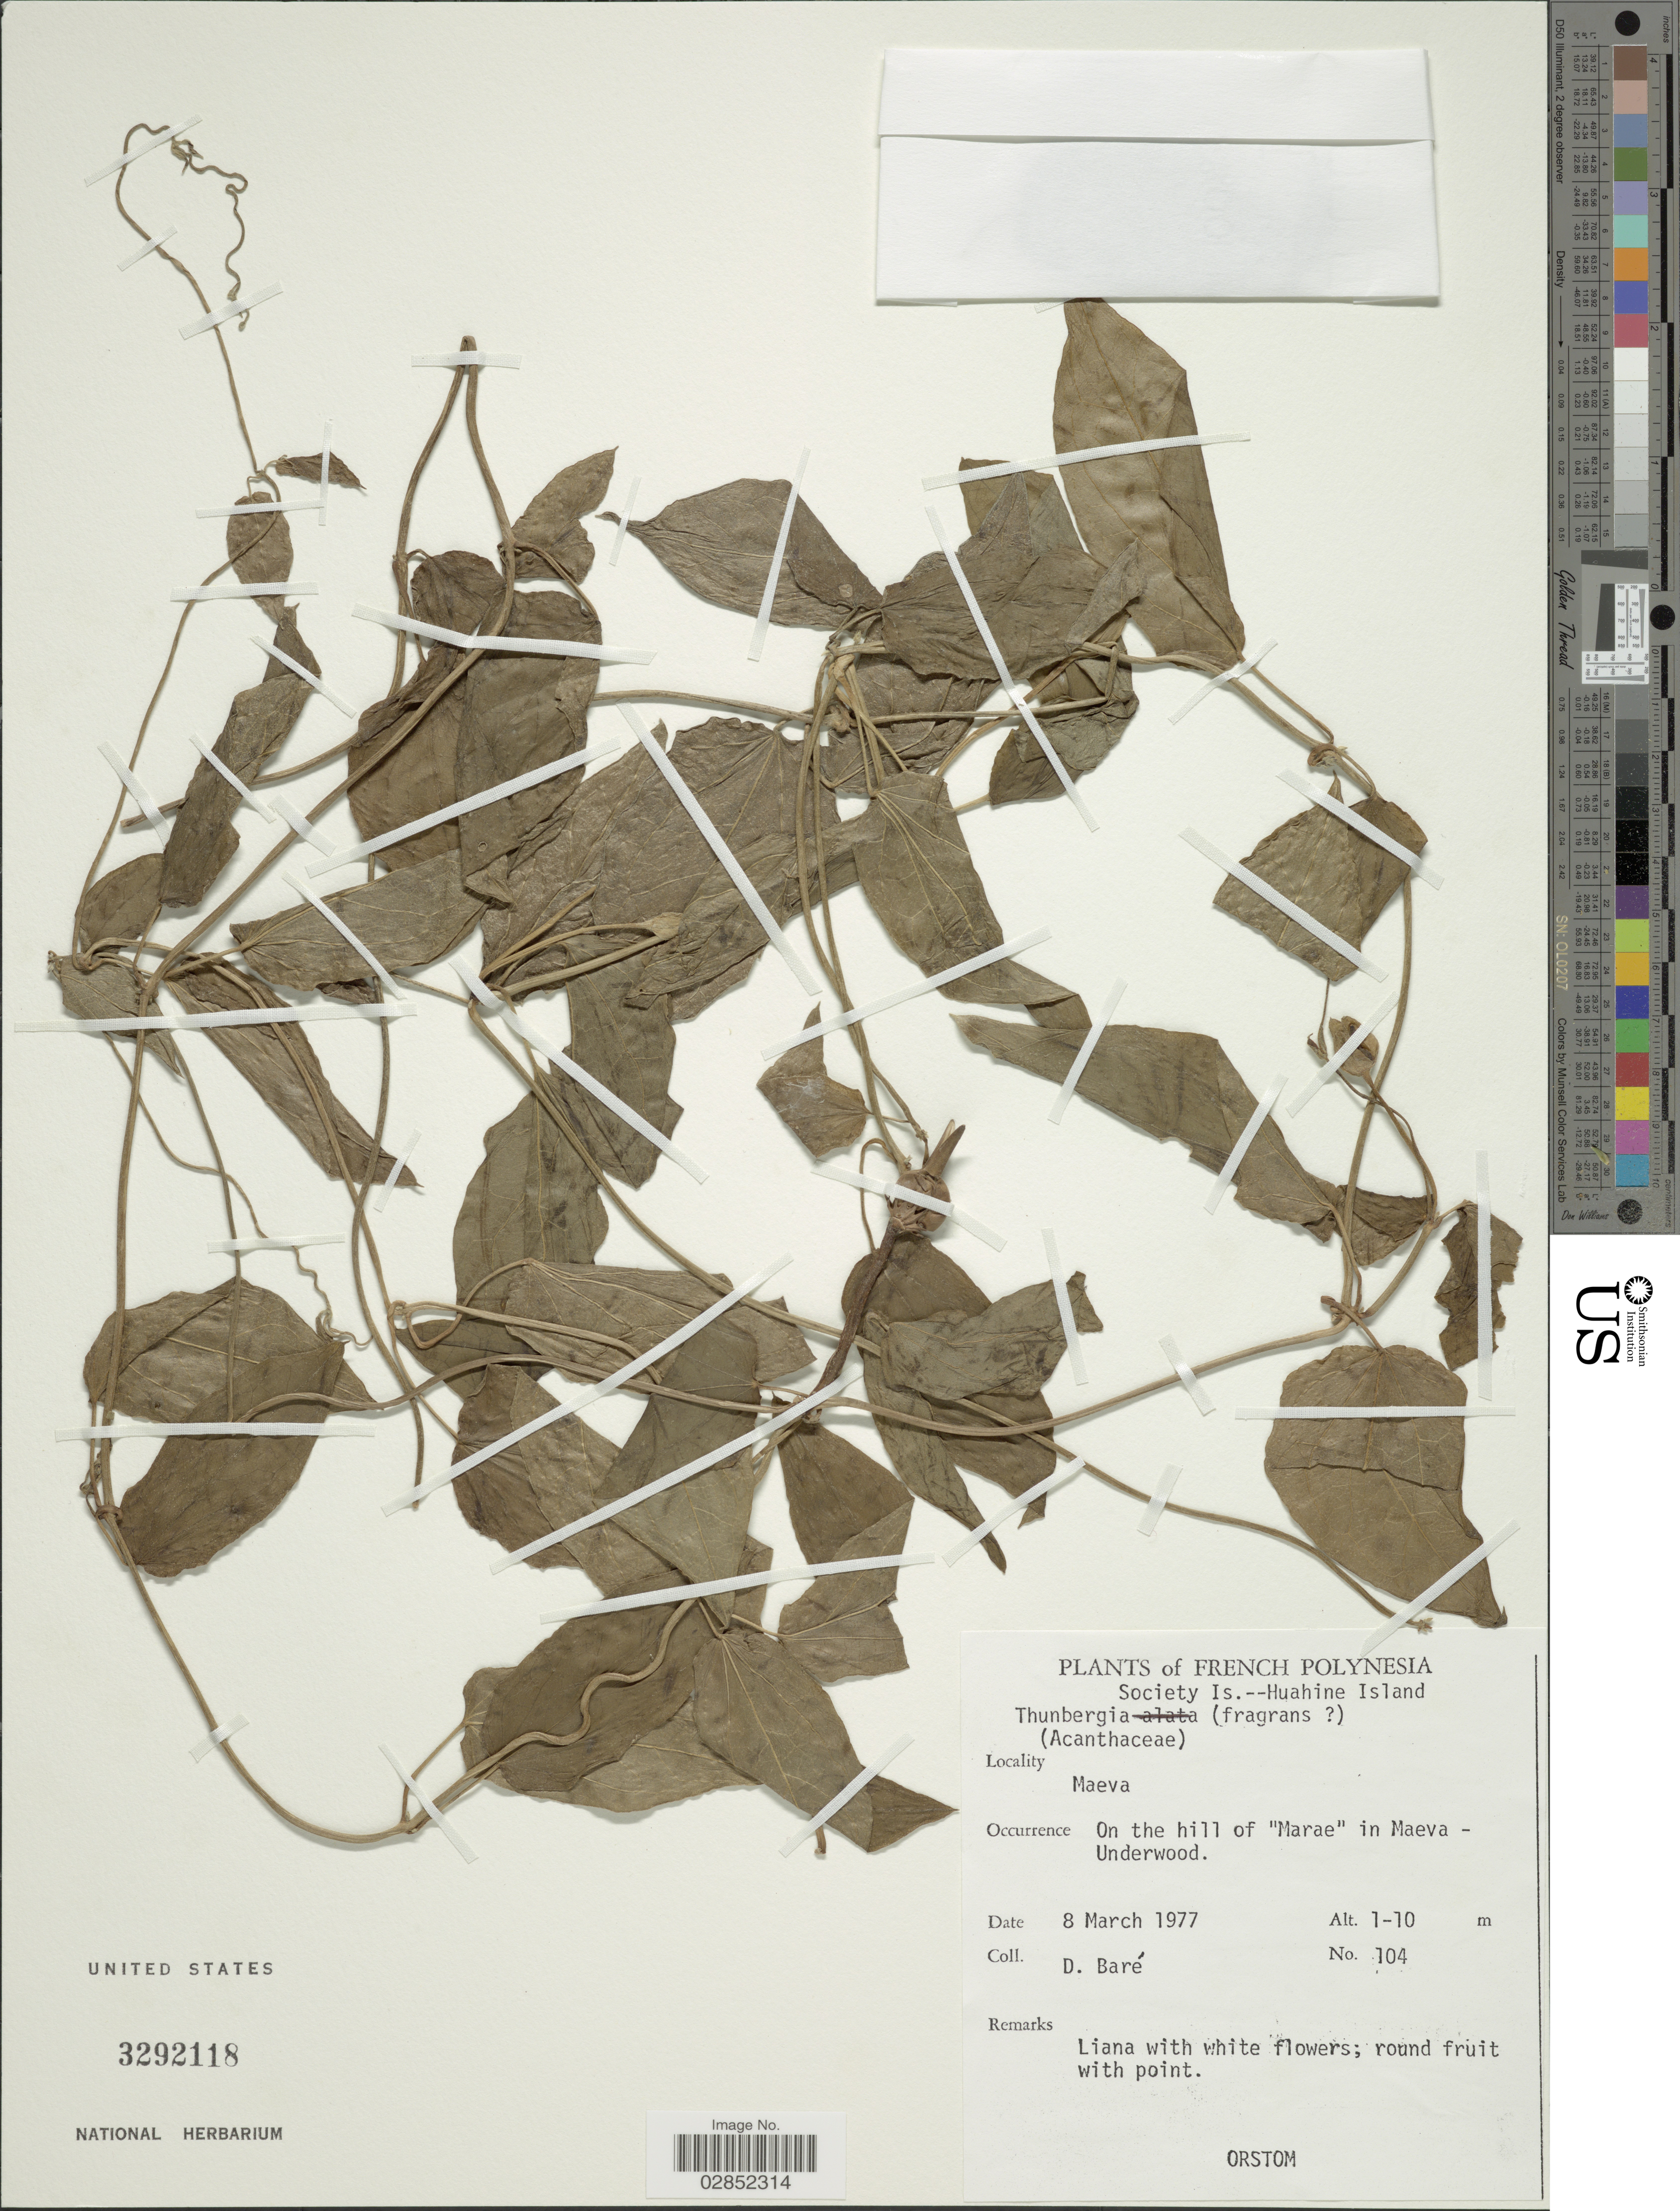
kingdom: Plantae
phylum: Tracheophyta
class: Magnoliopsida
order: Lamiales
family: Acanthaceae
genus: Thunbergia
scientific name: Thunbergia fragrans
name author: Roxb.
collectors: D. Baré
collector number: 104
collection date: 1977-03-08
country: French Polynesia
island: Huahine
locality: Society Is.--Huahine Island. Maeva. On the hill of "Marae" in Maeva.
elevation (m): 1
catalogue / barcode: US 3292118